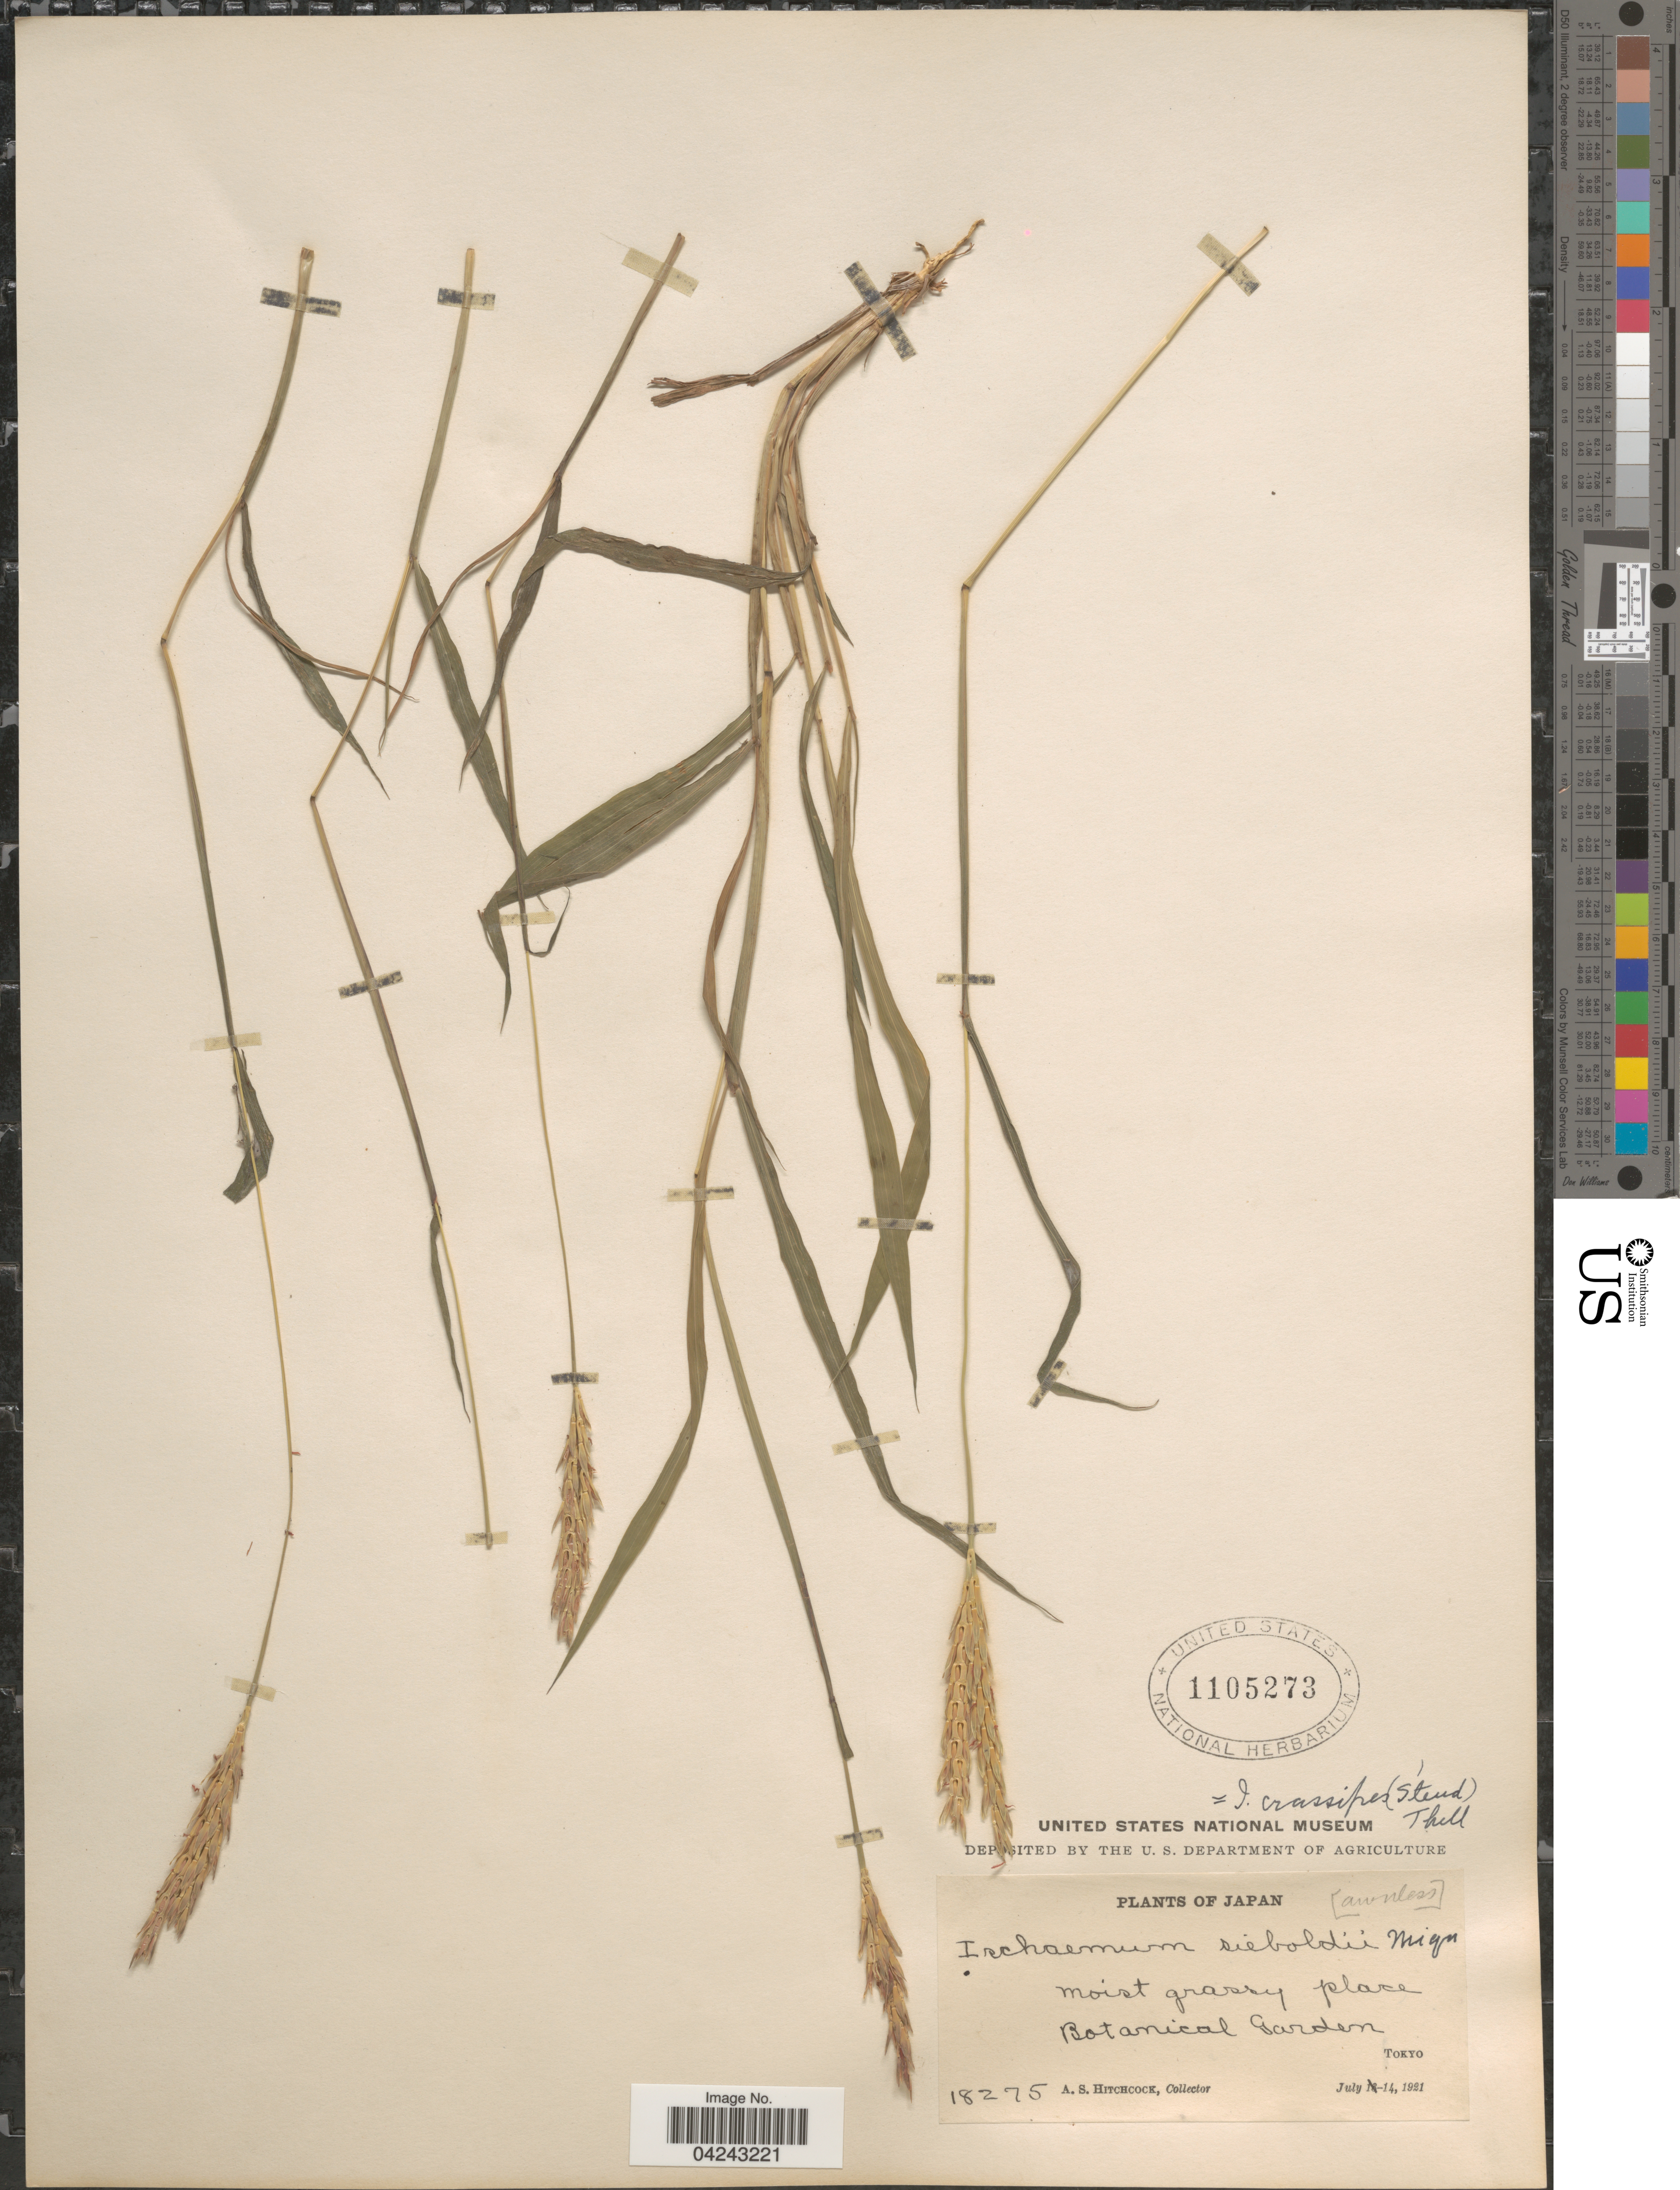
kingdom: Plantae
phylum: Tracheophyta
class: Liliopsida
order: Poales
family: Poaceae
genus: Ischaemum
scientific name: Ischaemum aristatum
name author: L.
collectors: A. S. Hitchcock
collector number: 18275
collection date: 1921-07-14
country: Japan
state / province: Tokyo, Federal City of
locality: Botanical Garden. Tokyo.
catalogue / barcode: US 1105273